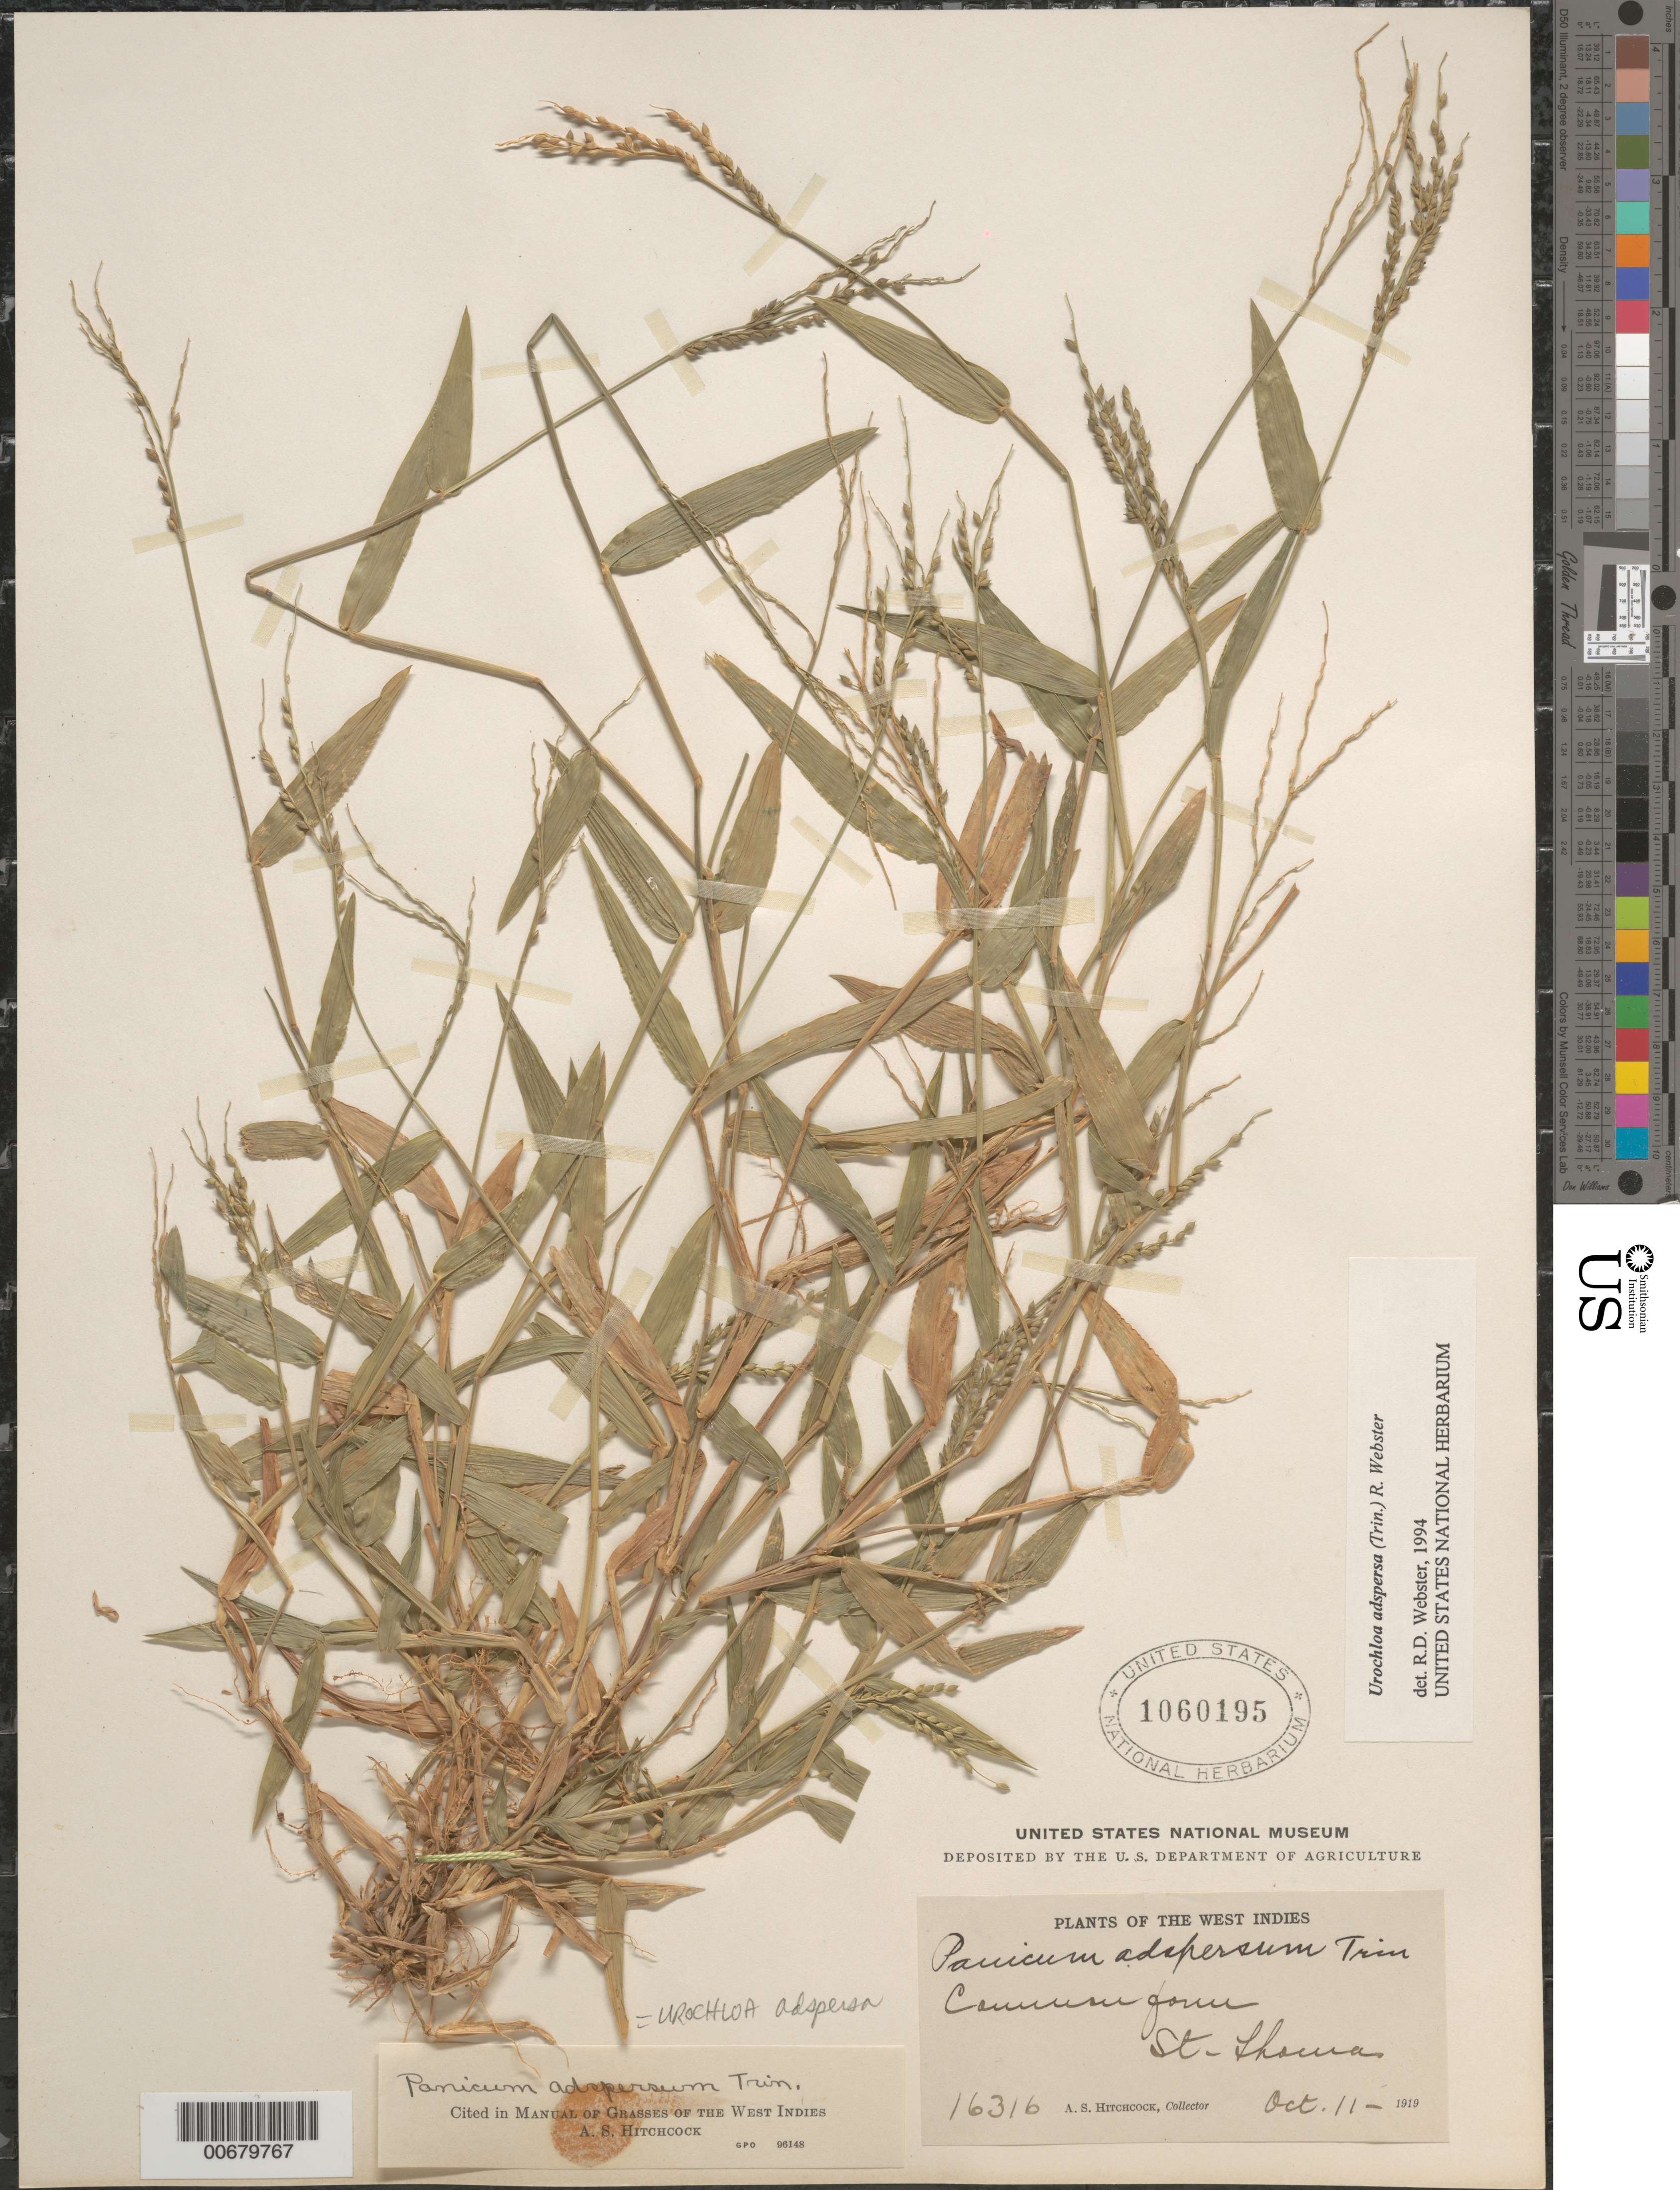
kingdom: Plantae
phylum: Tracheophyta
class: Liliopsida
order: Poales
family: Poaceae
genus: Urochloa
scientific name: Urochloa adspersa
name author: (Trin.) R.D. Webster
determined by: Webster, Robert D.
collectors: A. S. Hitchcock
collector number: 16316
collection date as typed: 11 Oct 1919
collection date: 1919-10-11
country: U.S. Virgin Islands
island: St. Thomas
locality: St. Thomas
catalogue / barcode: US 1060195